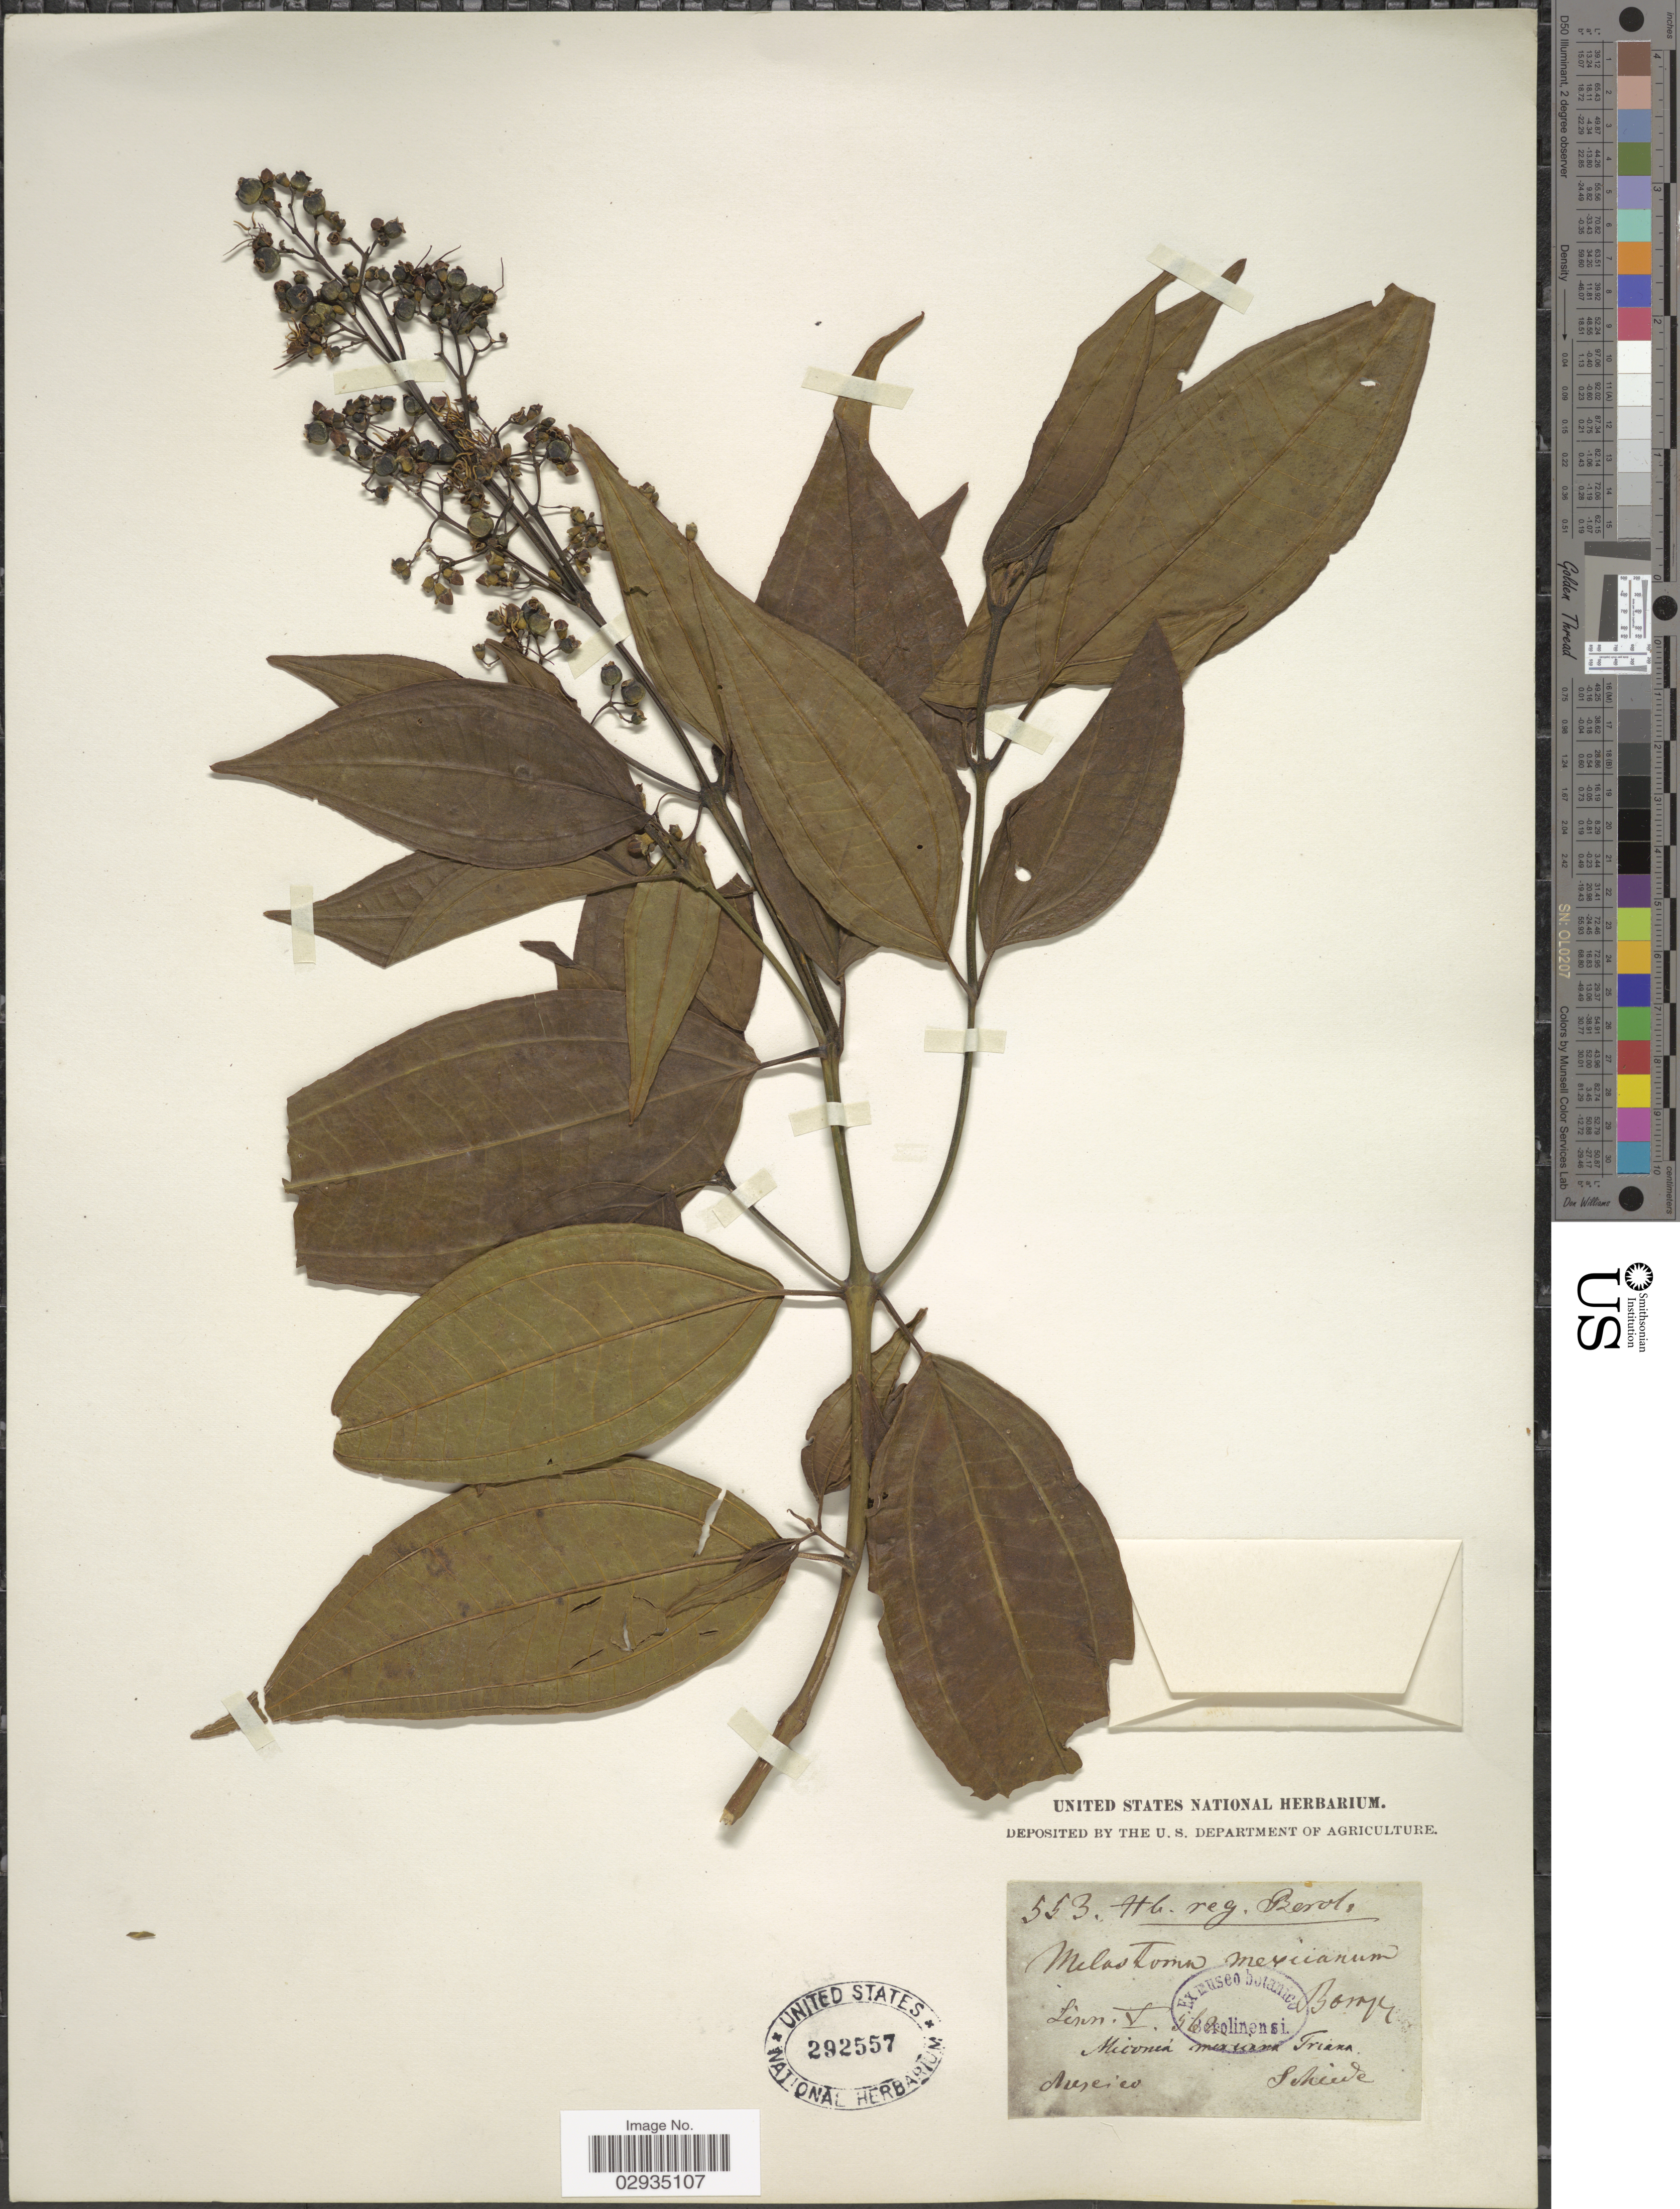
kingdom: Plantae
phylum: Tracheophyta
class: Magnoliopsida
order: Myrtales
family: Melastomataceae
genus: Miconia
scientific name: Miconia mexicana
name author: (Bonpl.) Naudin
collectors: Schiede, --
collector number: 553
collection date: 1969-05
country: Mexico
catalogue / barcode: US 292557